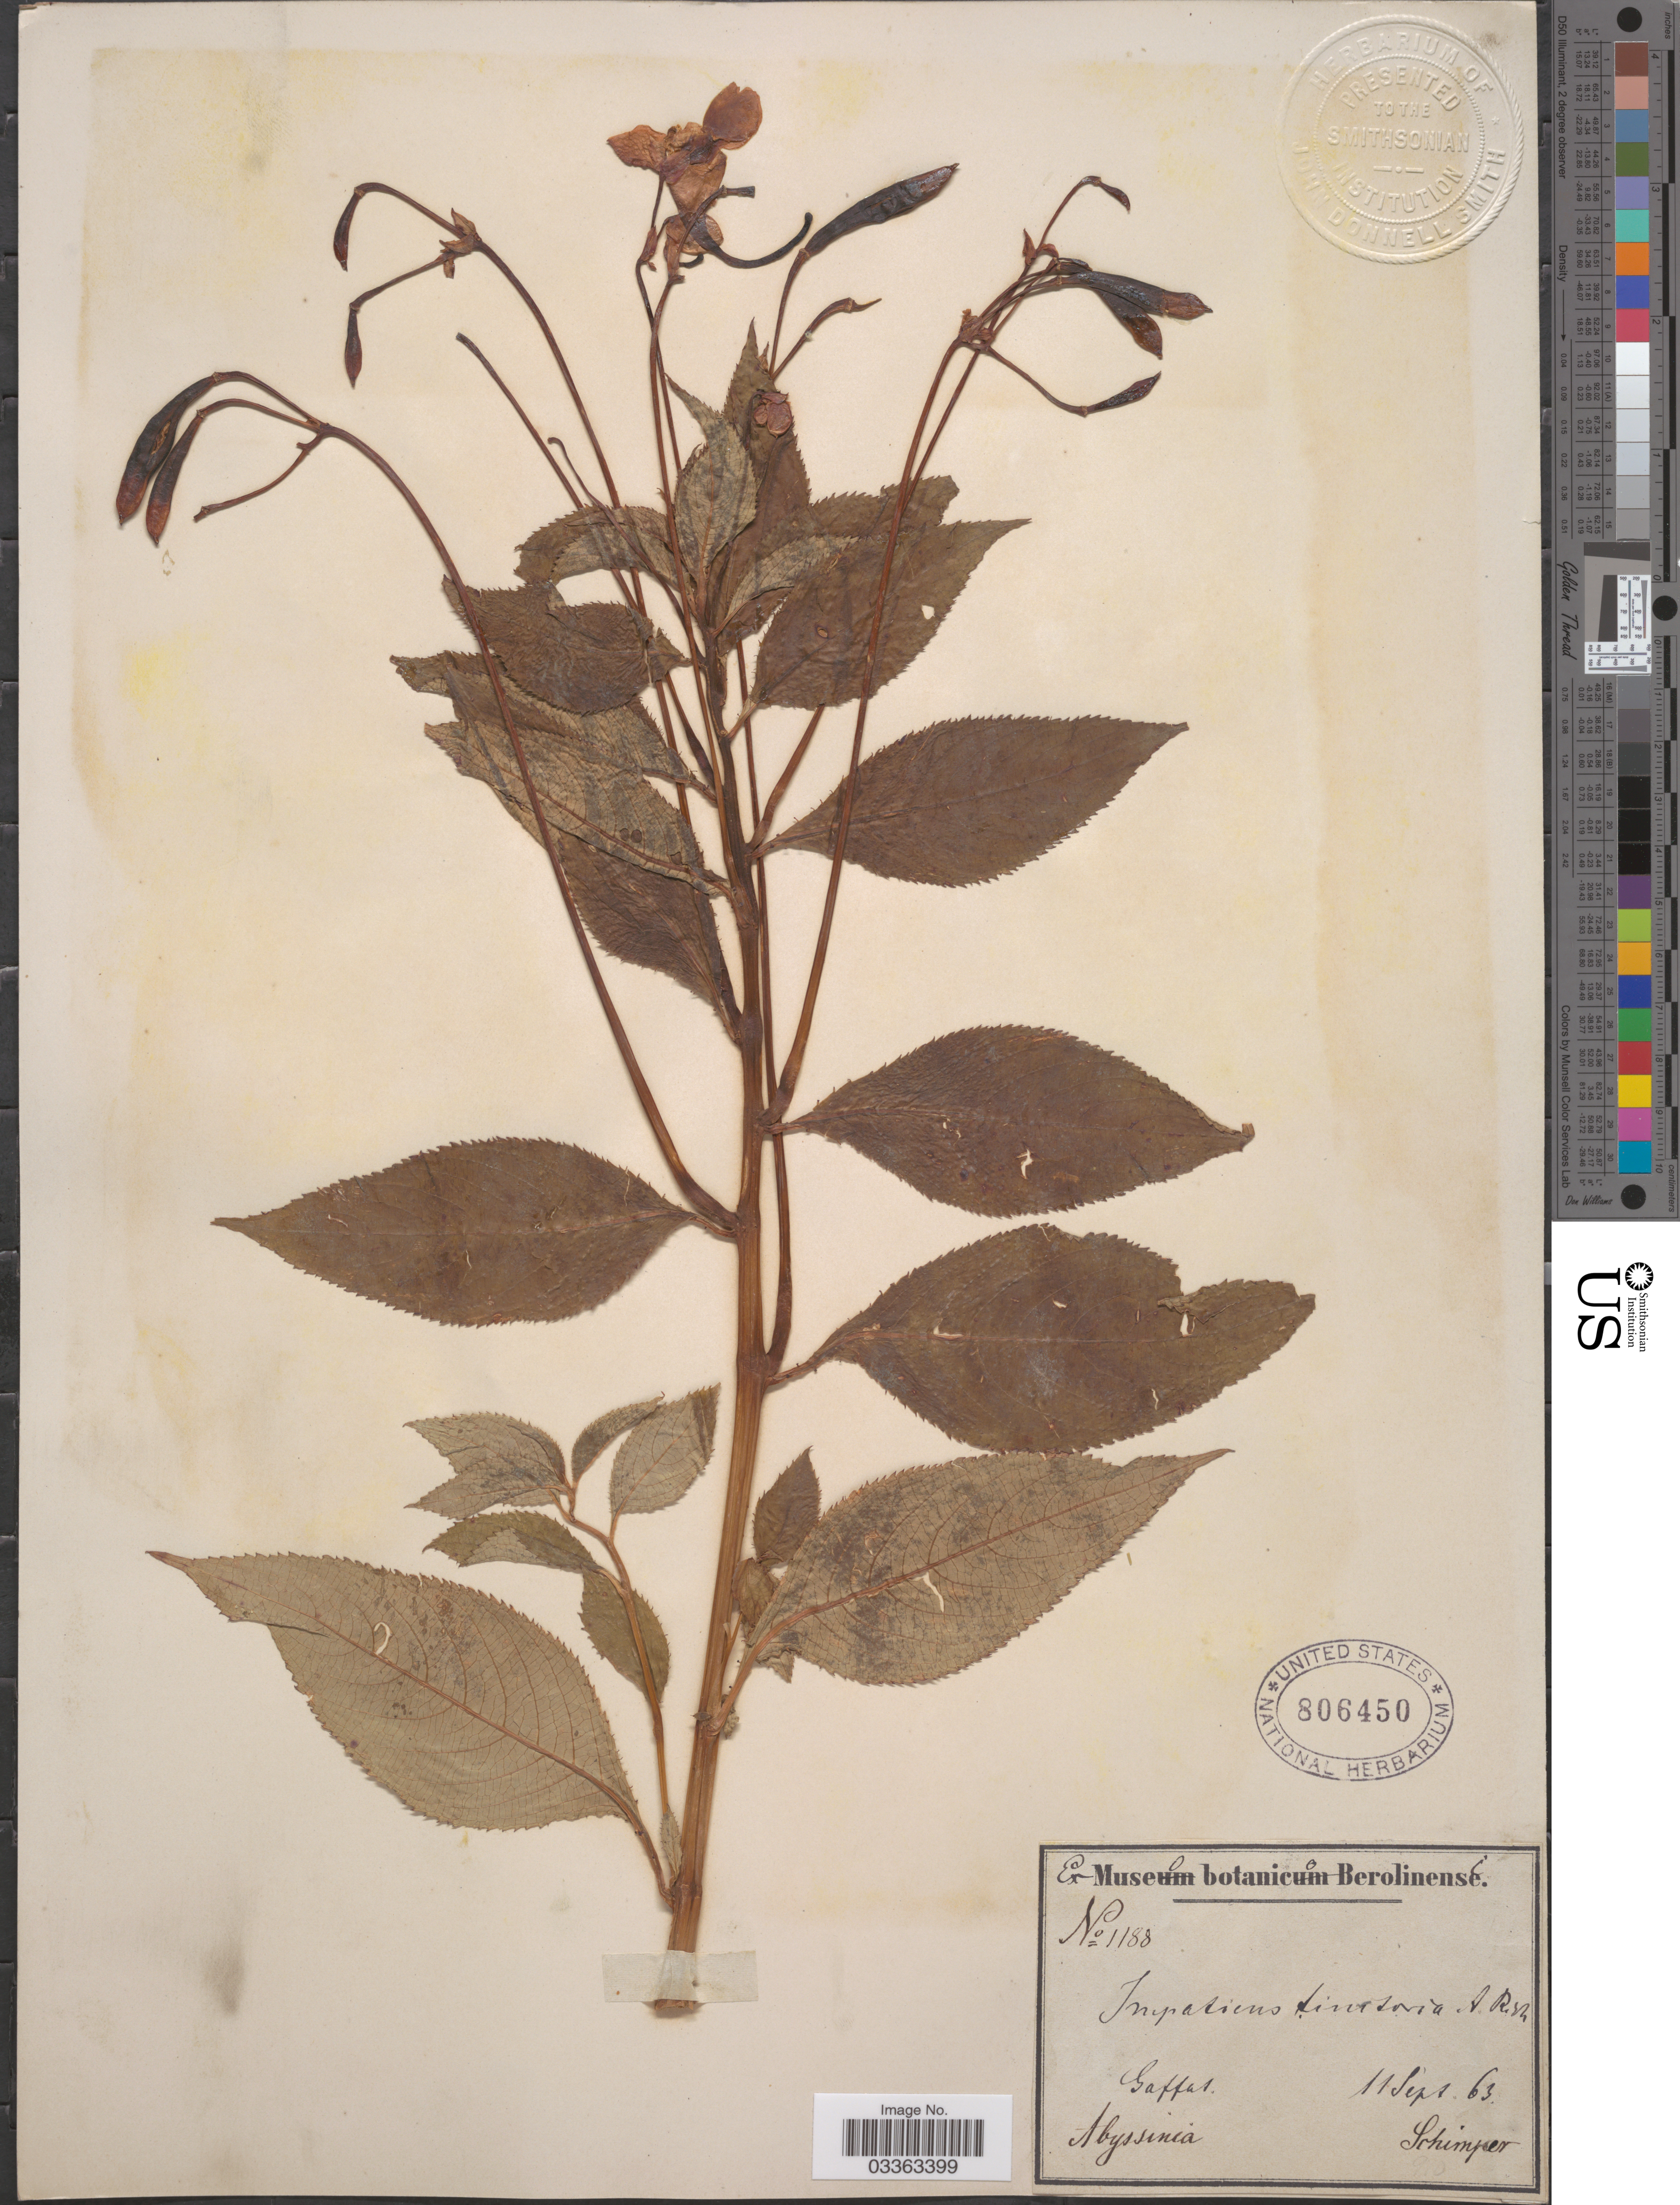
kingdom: Plantae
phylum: Tracheophyta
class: Magnoliopsida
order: Ericales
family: Balsaminaceae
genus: Impatiens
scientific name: Impatiens tinctoria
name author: A. Rich.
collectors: -. Schimper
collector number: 1188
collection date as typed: Transcribed d/m/y: 11/9/63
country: Ethiopia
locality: Gaffas [interpreted], Abyssinia.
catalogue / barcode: US 806450